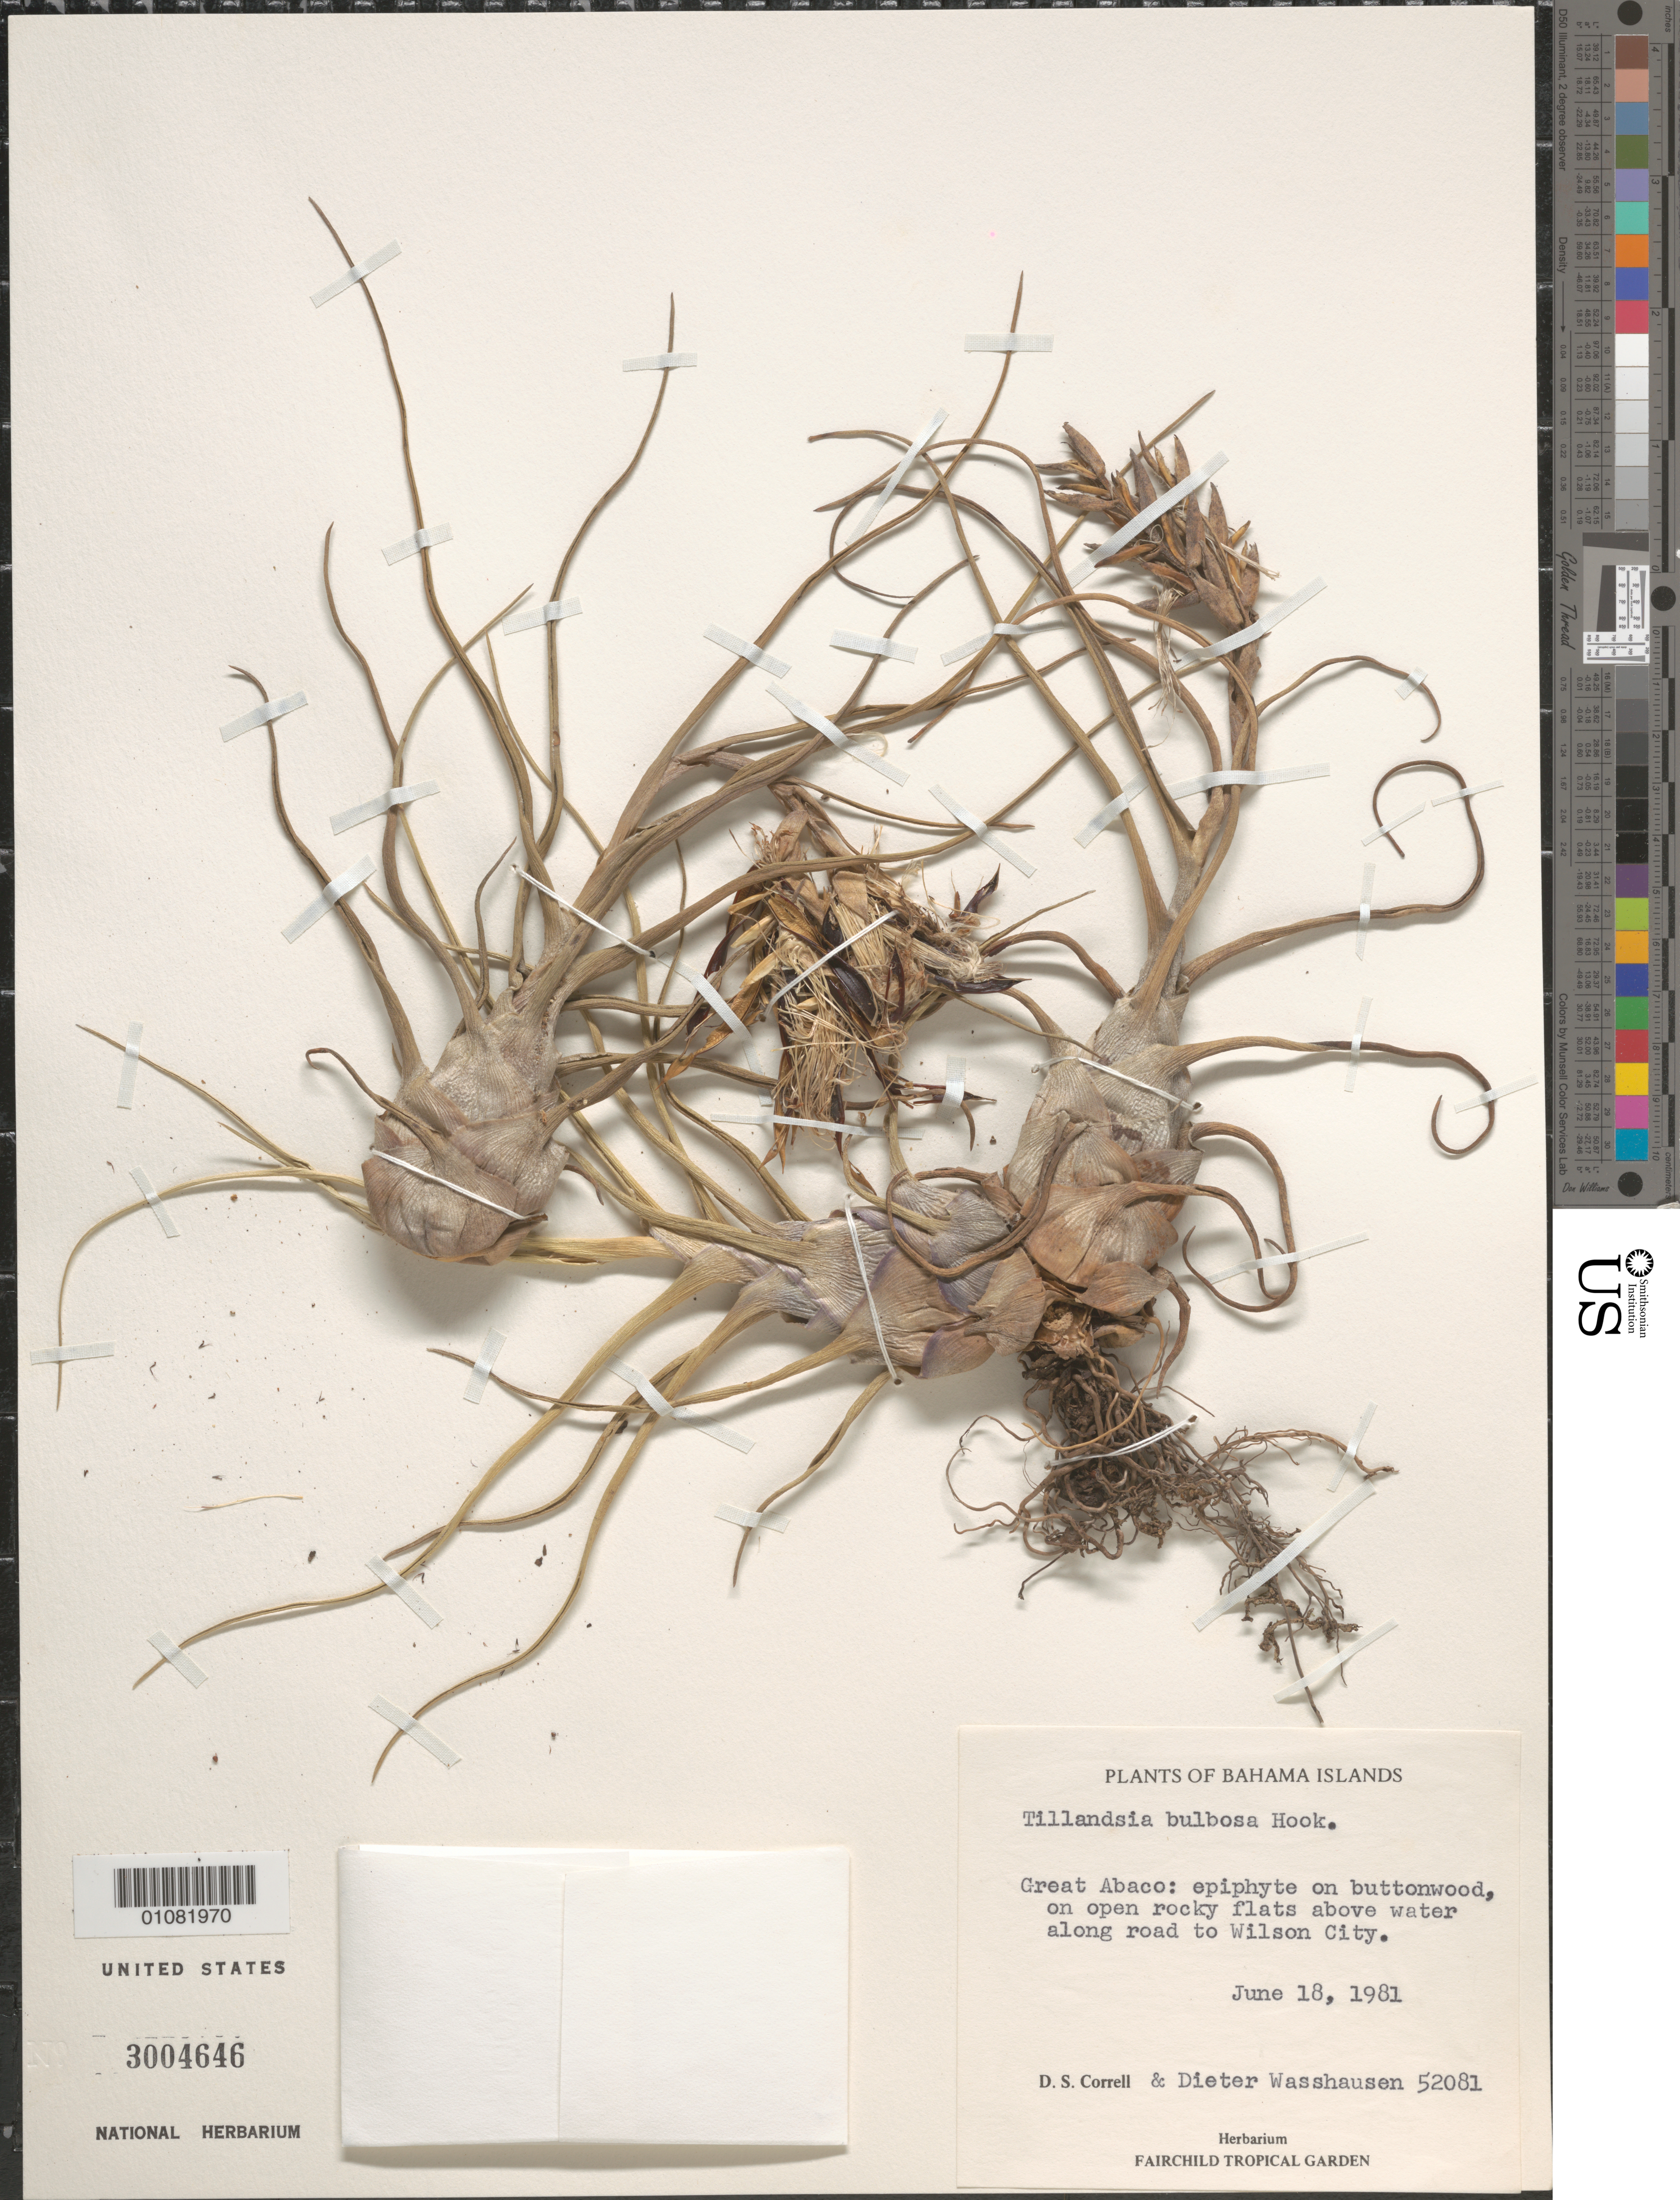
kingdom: Plantae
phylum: Tracheophyta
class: Liliopsida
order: Poales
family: Bromeliaceae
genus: Tillandsia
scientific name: Tillandsia bulbosa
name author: Hook.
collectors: D. S. Correll & D. C. Wasshausen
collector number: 52081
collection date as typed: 18 Jun 1951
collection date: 1951-06-18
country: Bahamas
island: Great Abaco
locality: along road to Wilson City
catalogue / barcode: US 3004646